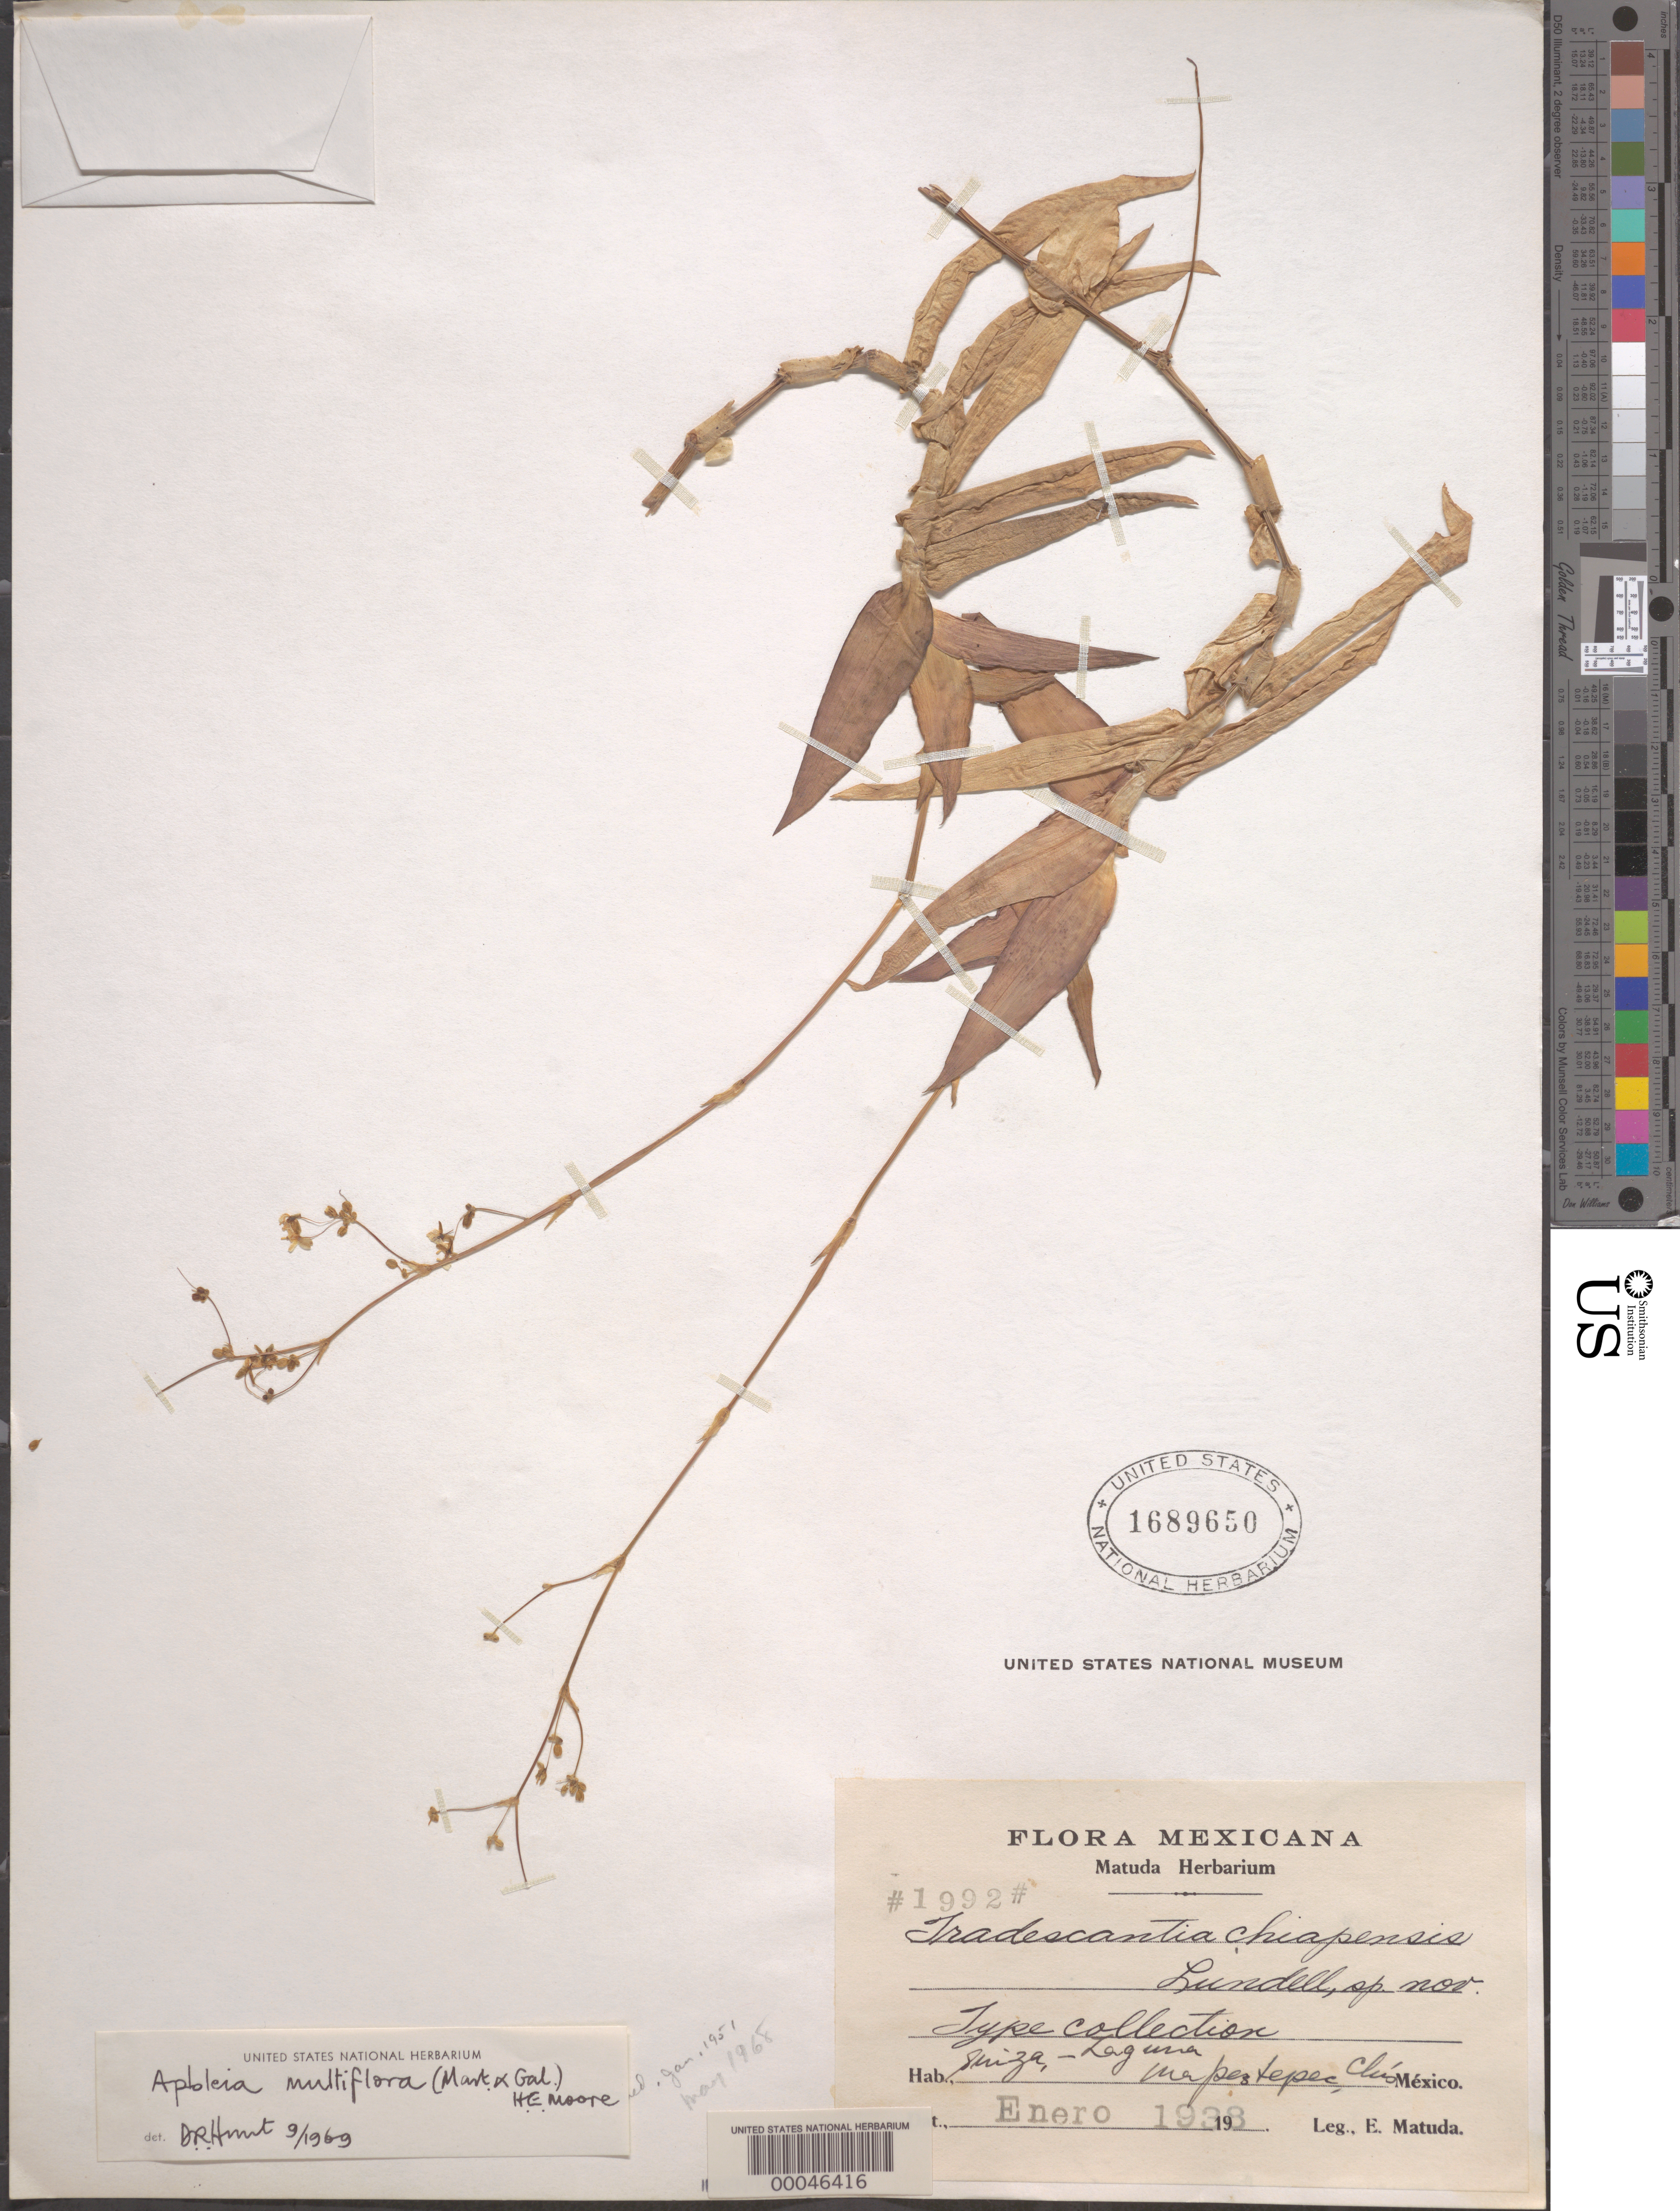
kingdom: Plantae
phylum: Tracheophyta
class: Liliopsida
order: Commelinales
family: Commelinaceae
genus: Callisia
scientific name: Callisia multiflora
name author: (M. Martens & Galeotti) Standl.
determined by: Hunt, D. R.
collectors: E. Matuda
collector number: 1992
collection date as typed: Jan 1938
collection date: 1938-01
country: Mexico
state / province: Chihuahua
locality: Mapastepec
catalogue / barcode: US 1689650